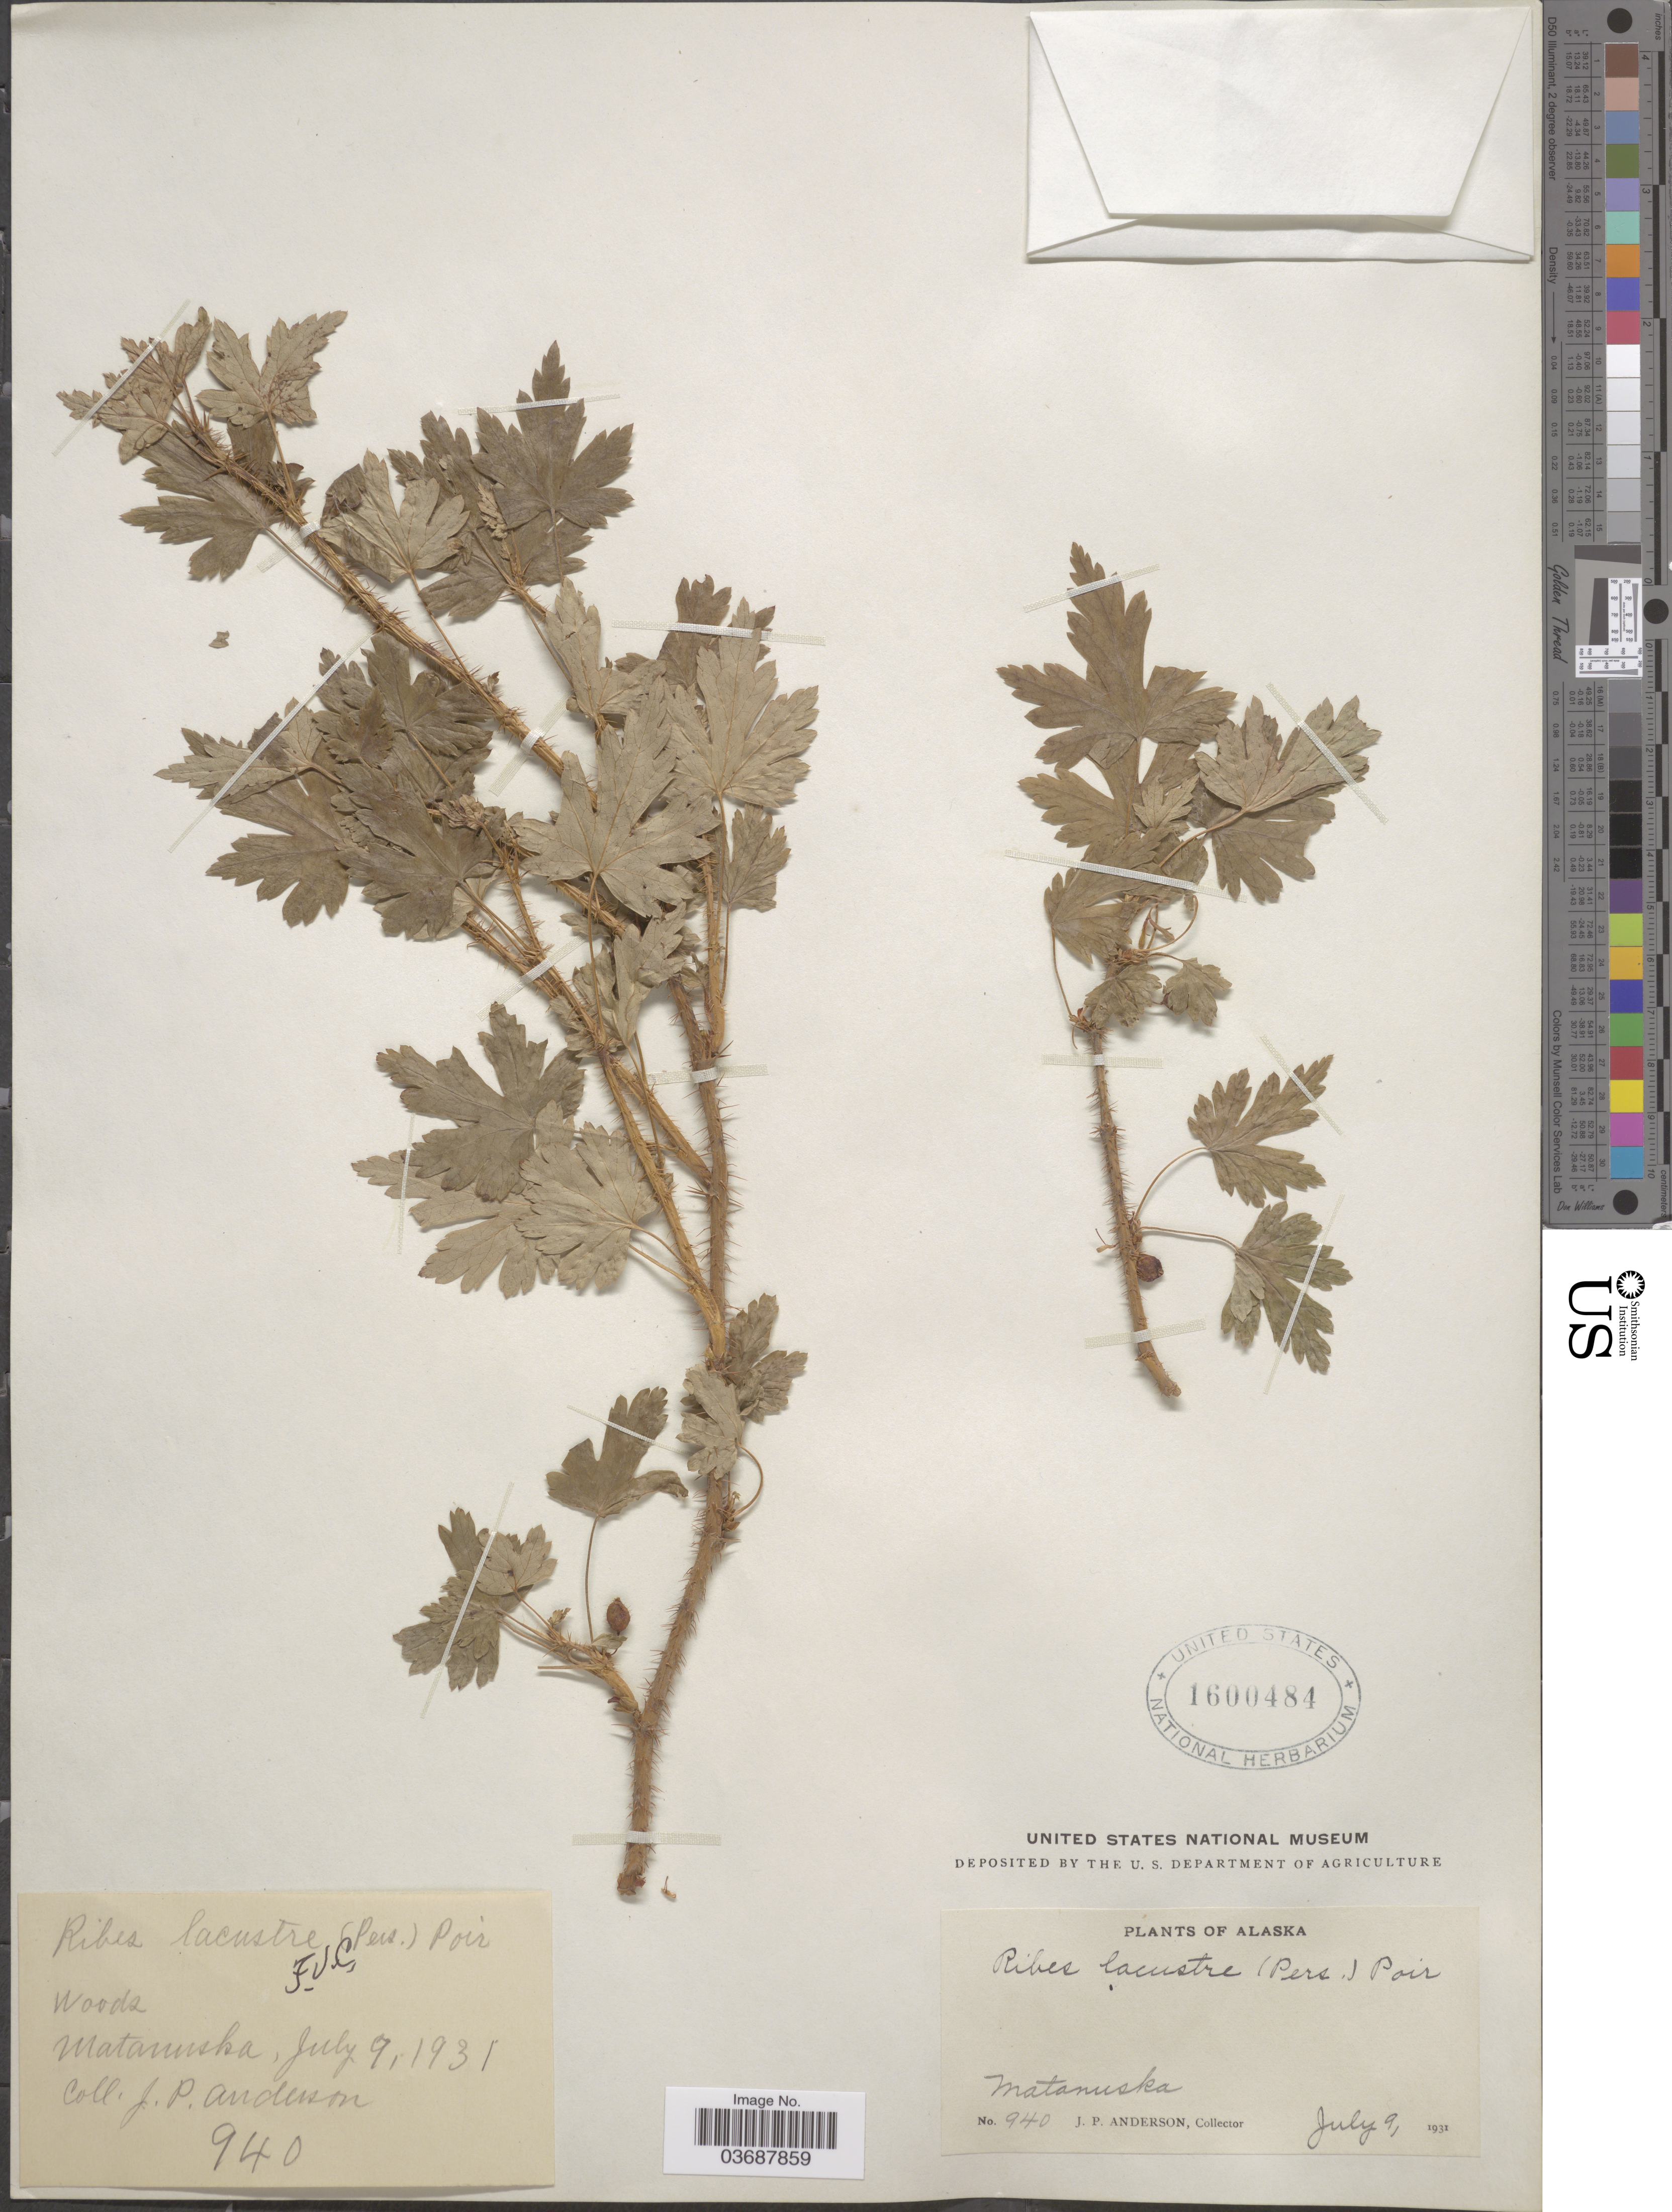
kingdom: Plantae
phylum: Tracheophyta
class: Magnoliopsida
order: Saxifragales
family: Grossulariaceae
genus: Ribes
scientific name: Ribes lacustre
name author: (Pers.) Poir.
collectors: J. P. Anderson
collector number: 940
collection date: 1931-07-09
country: United States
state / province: Alaska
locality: Matanuska.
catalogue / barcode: US 1600484